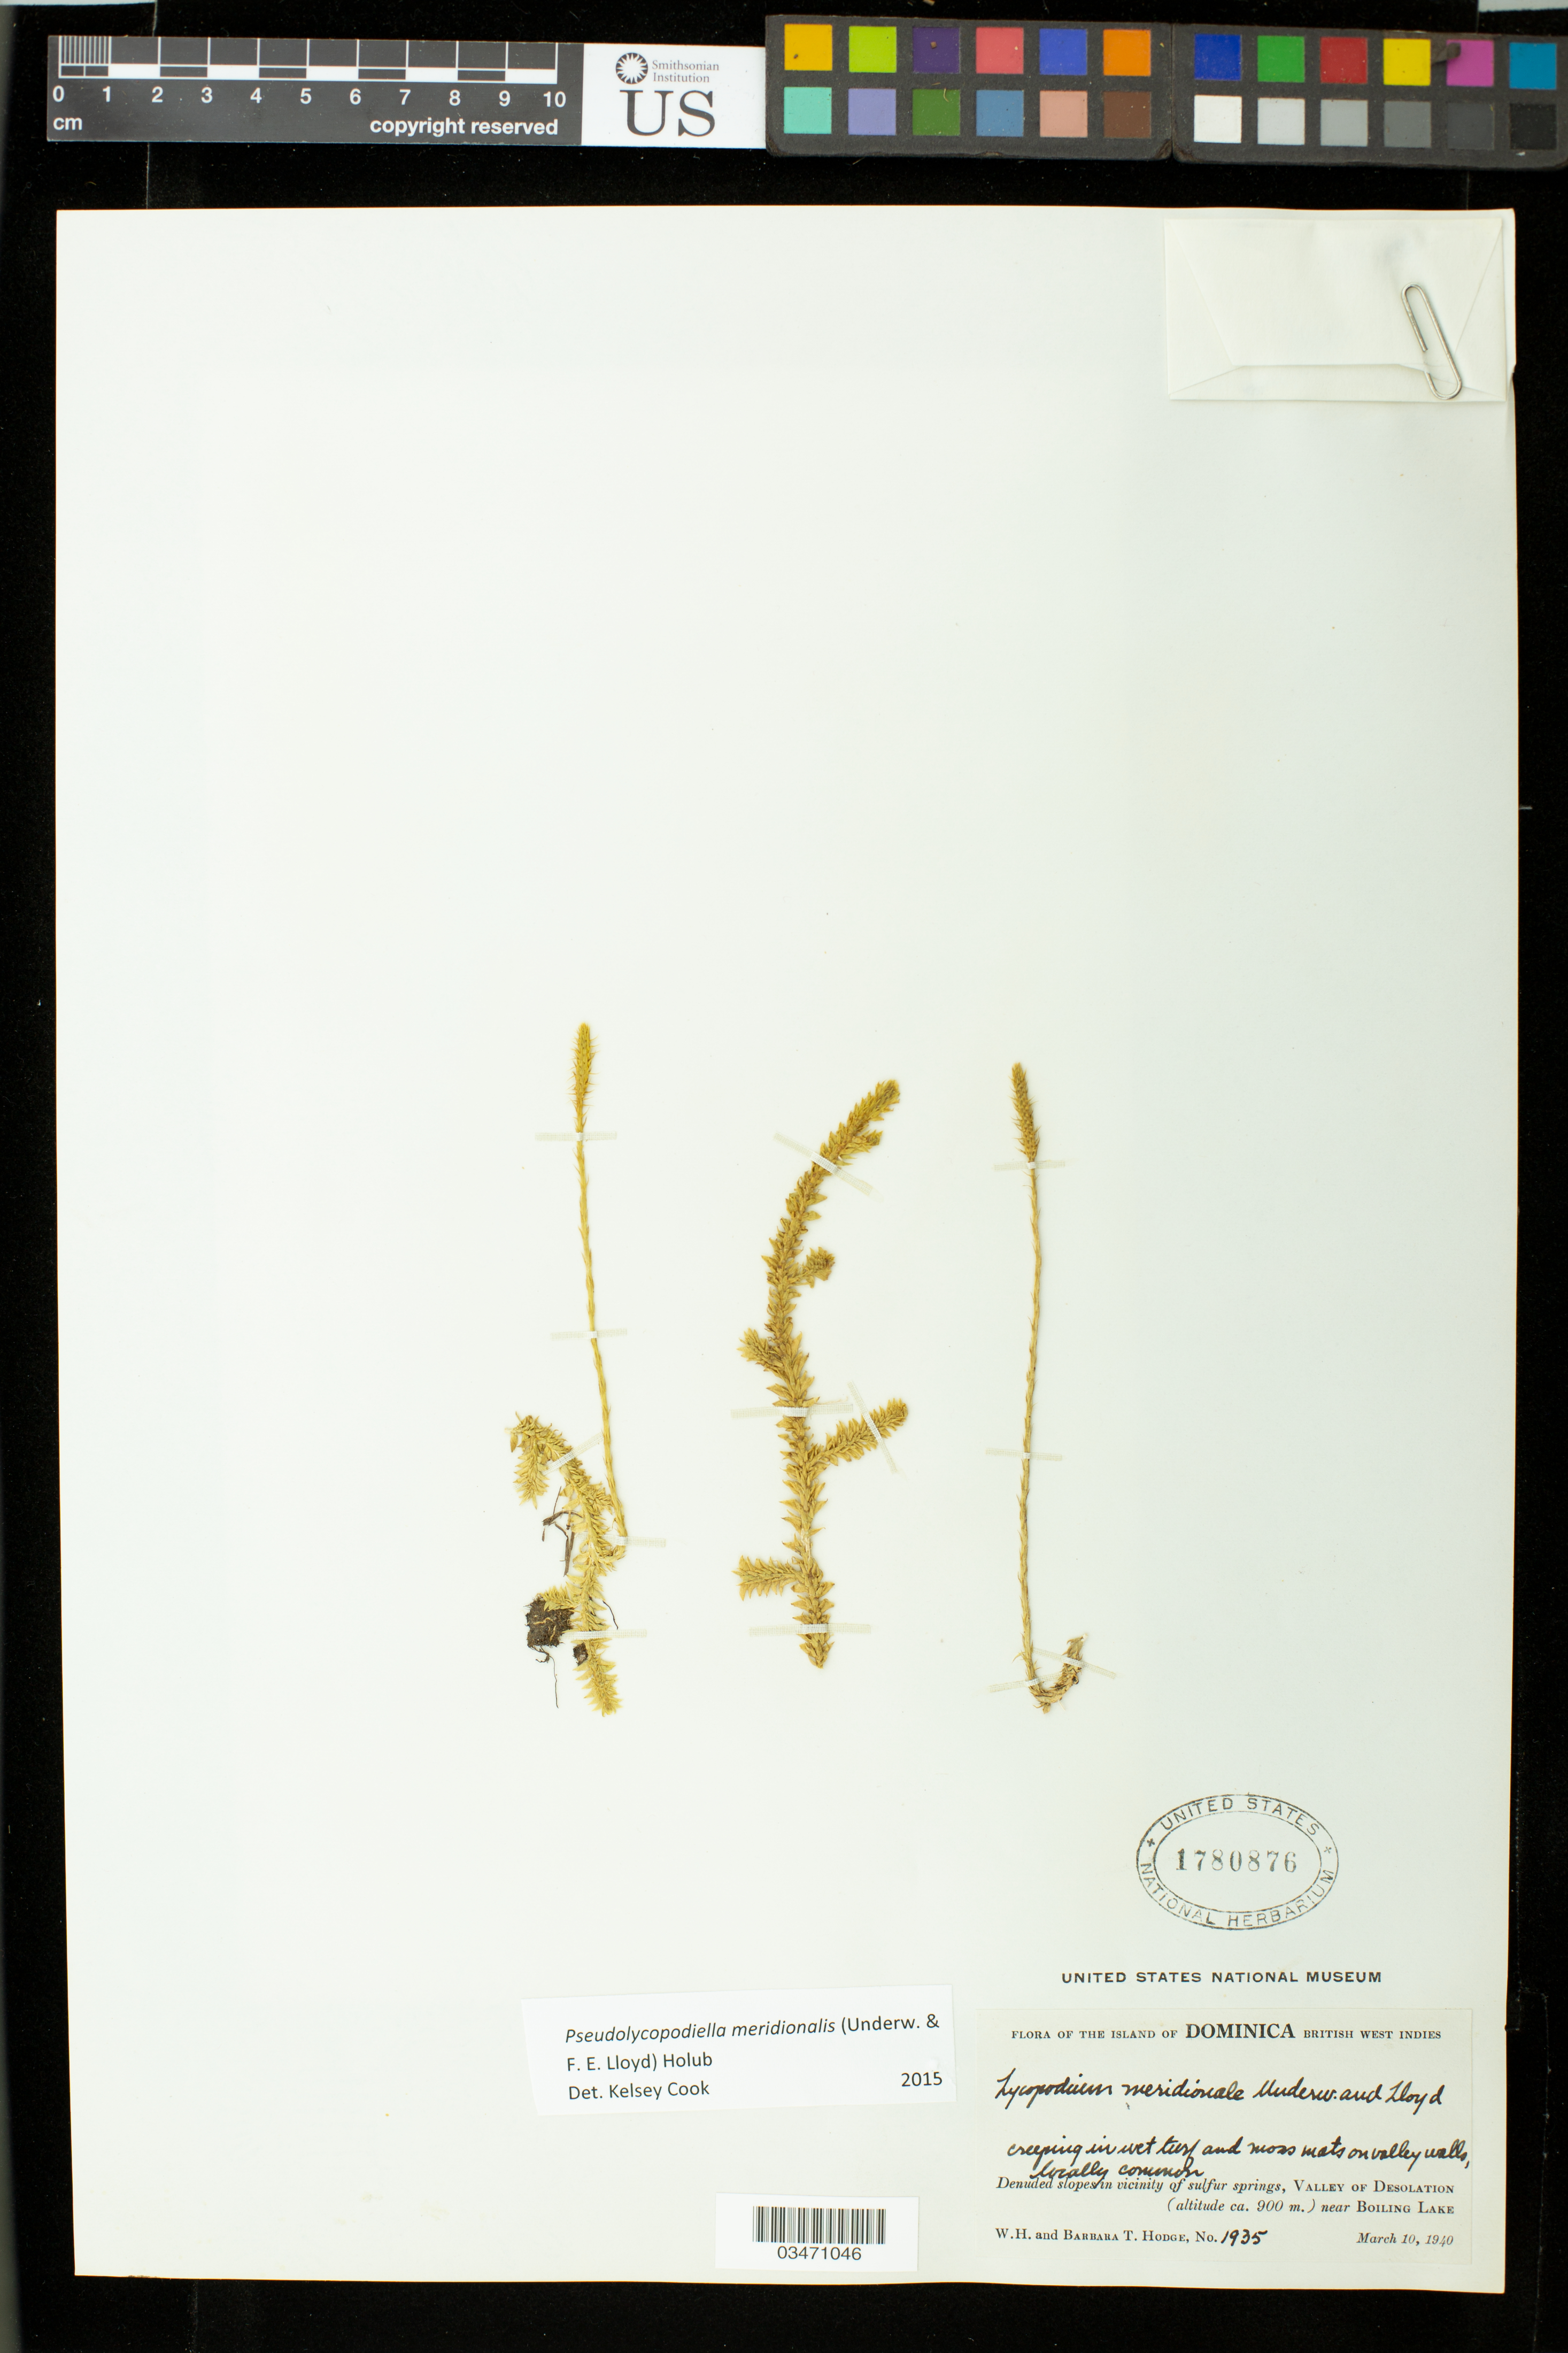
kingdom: Plantae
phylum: Tracheophyta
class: Lycopodiopsida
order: Lycopodiales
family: Lycopodiaceae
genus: Pseudolycopodiella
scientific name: Pseudolycopodiella meridionalis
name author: (Underw. & F.E. Lloyd) Holub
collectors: W. Hodge & B. Hodge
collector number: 1935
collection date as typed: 10 Mar 1940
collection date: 1940-03-10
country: Dominica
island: Dominica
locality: Valley of Desolation, near Boiling Lake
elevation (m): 900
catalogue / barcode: US 1780876